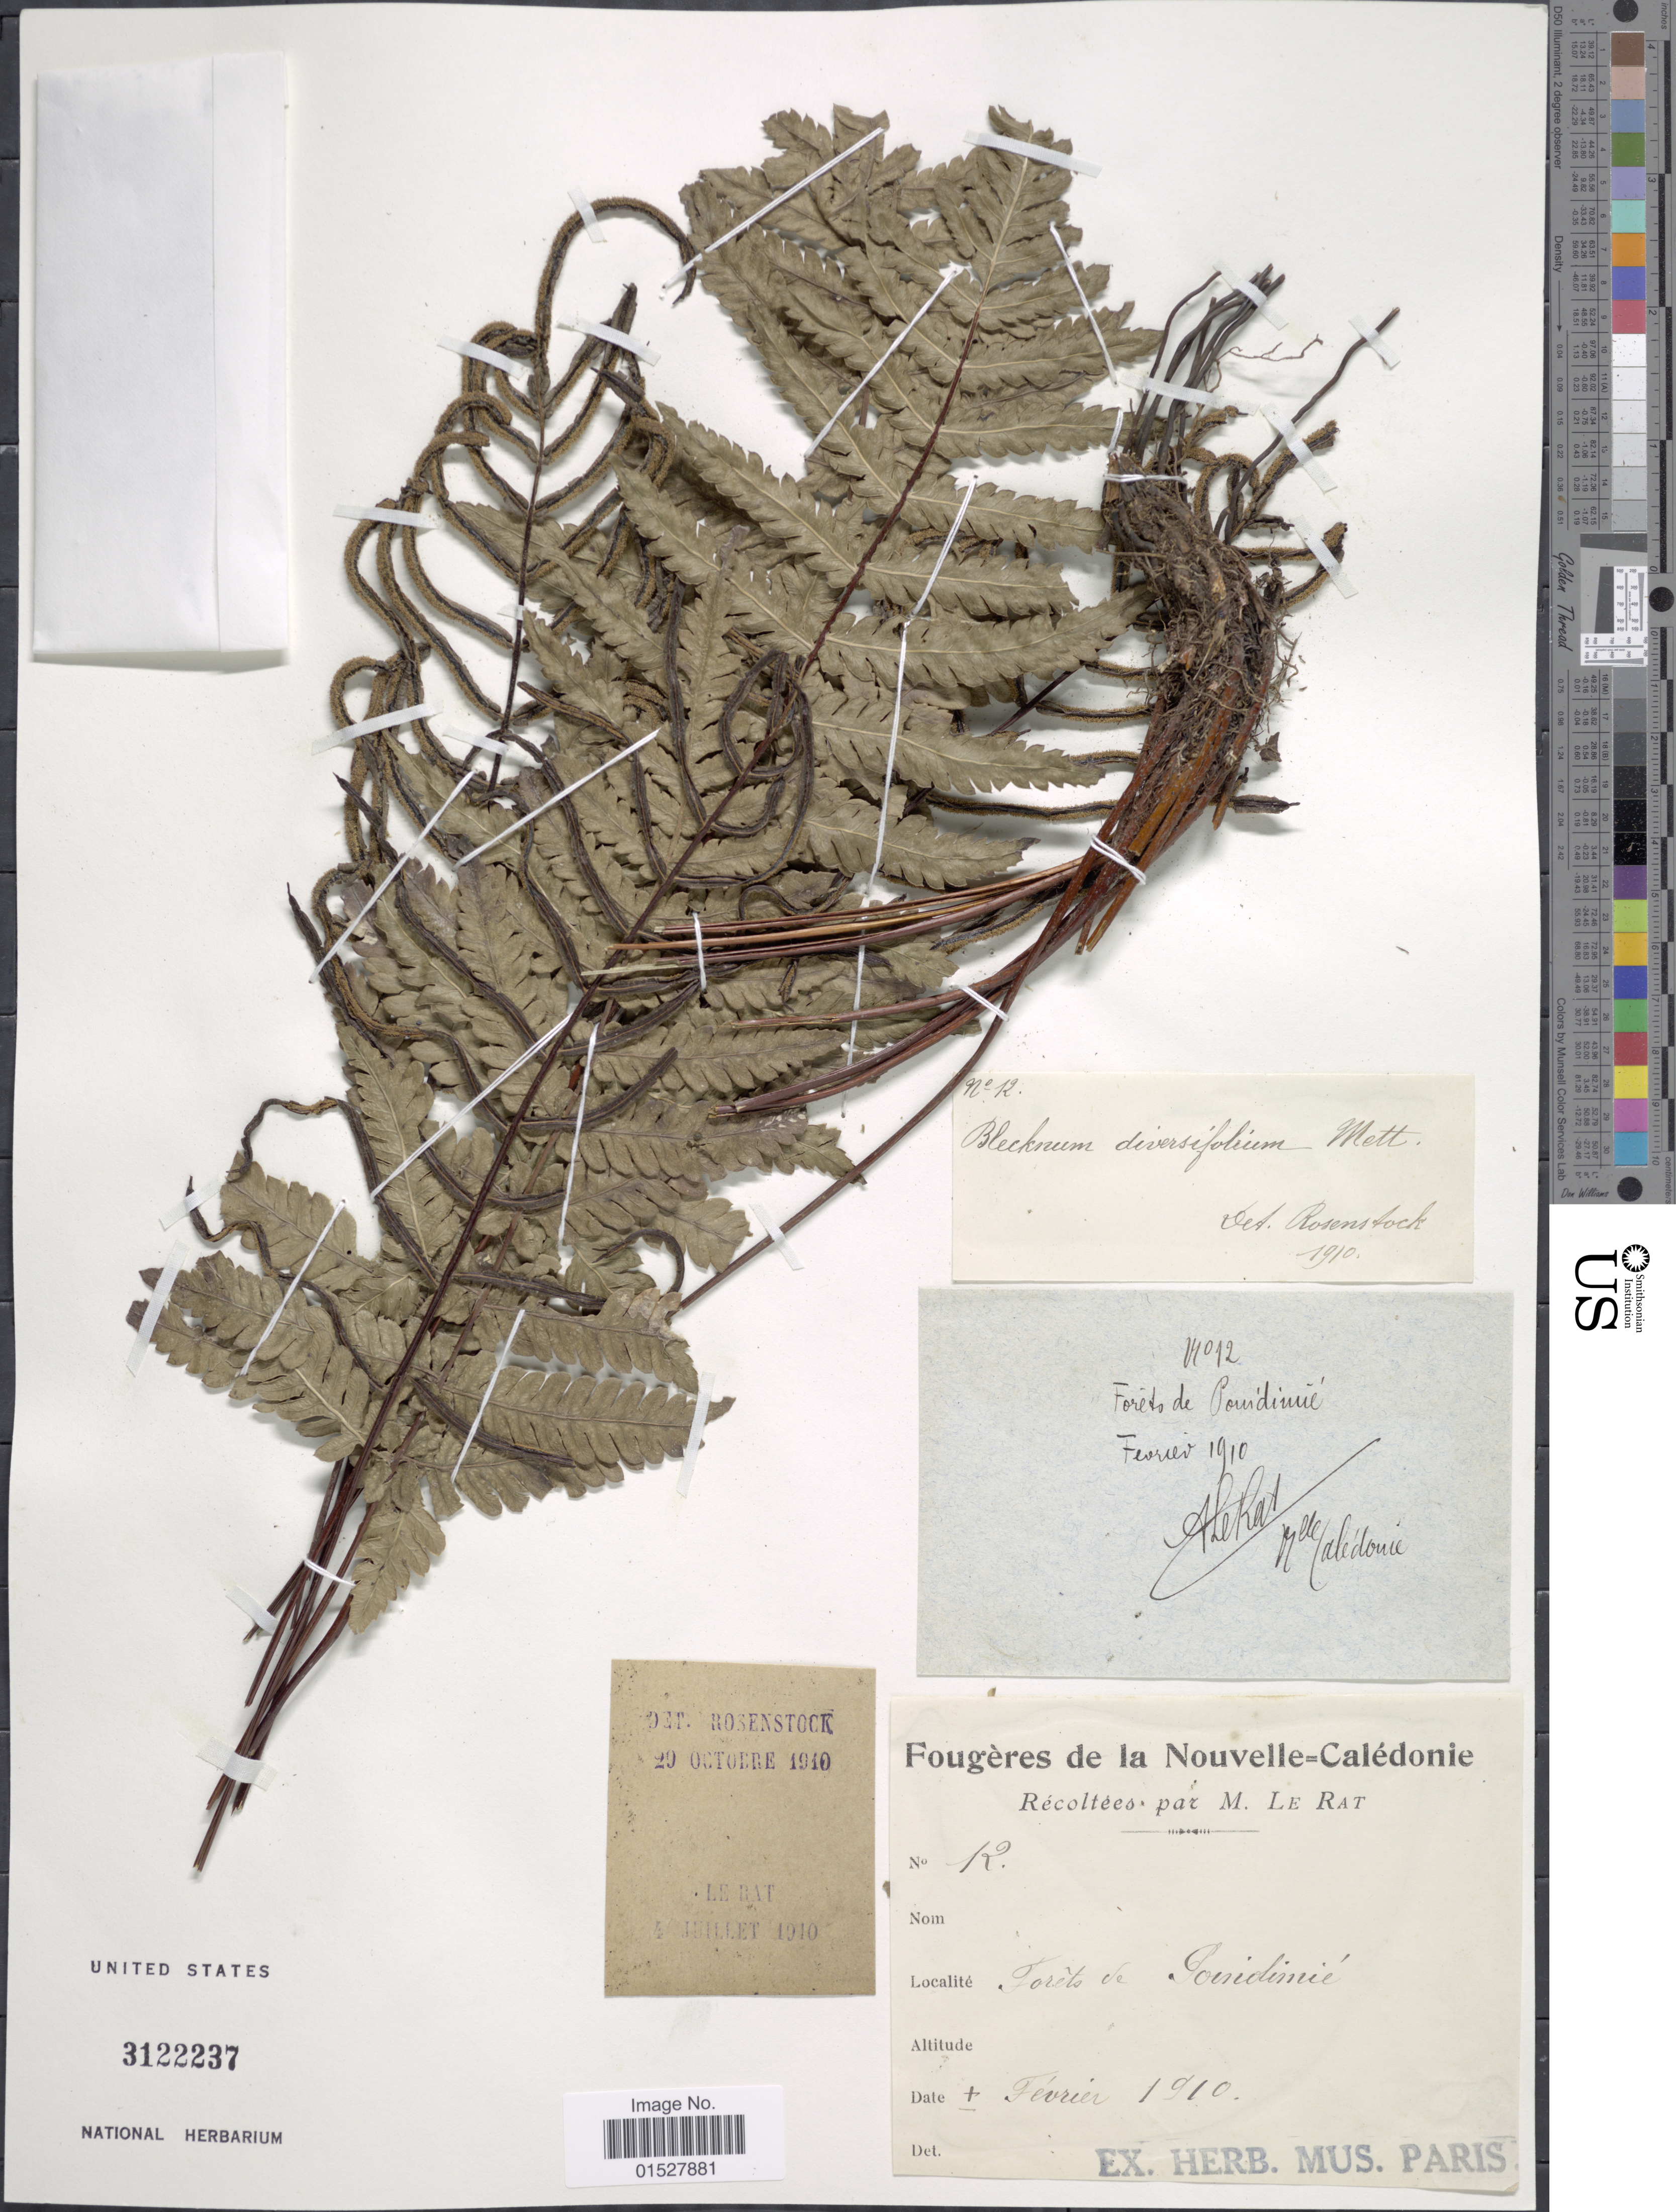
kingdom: Plantae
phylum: Tracheophyta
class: Polypodiopsida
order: Polypodiales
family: Blechnaceae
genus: Blechnum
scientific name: Blechnum diversifolium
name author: Mett.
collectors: M. Le Rat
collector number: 12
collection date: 1910-02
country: New Caledonia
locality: Forets de Poindinie. [interpreted]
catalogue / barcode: US 3122237